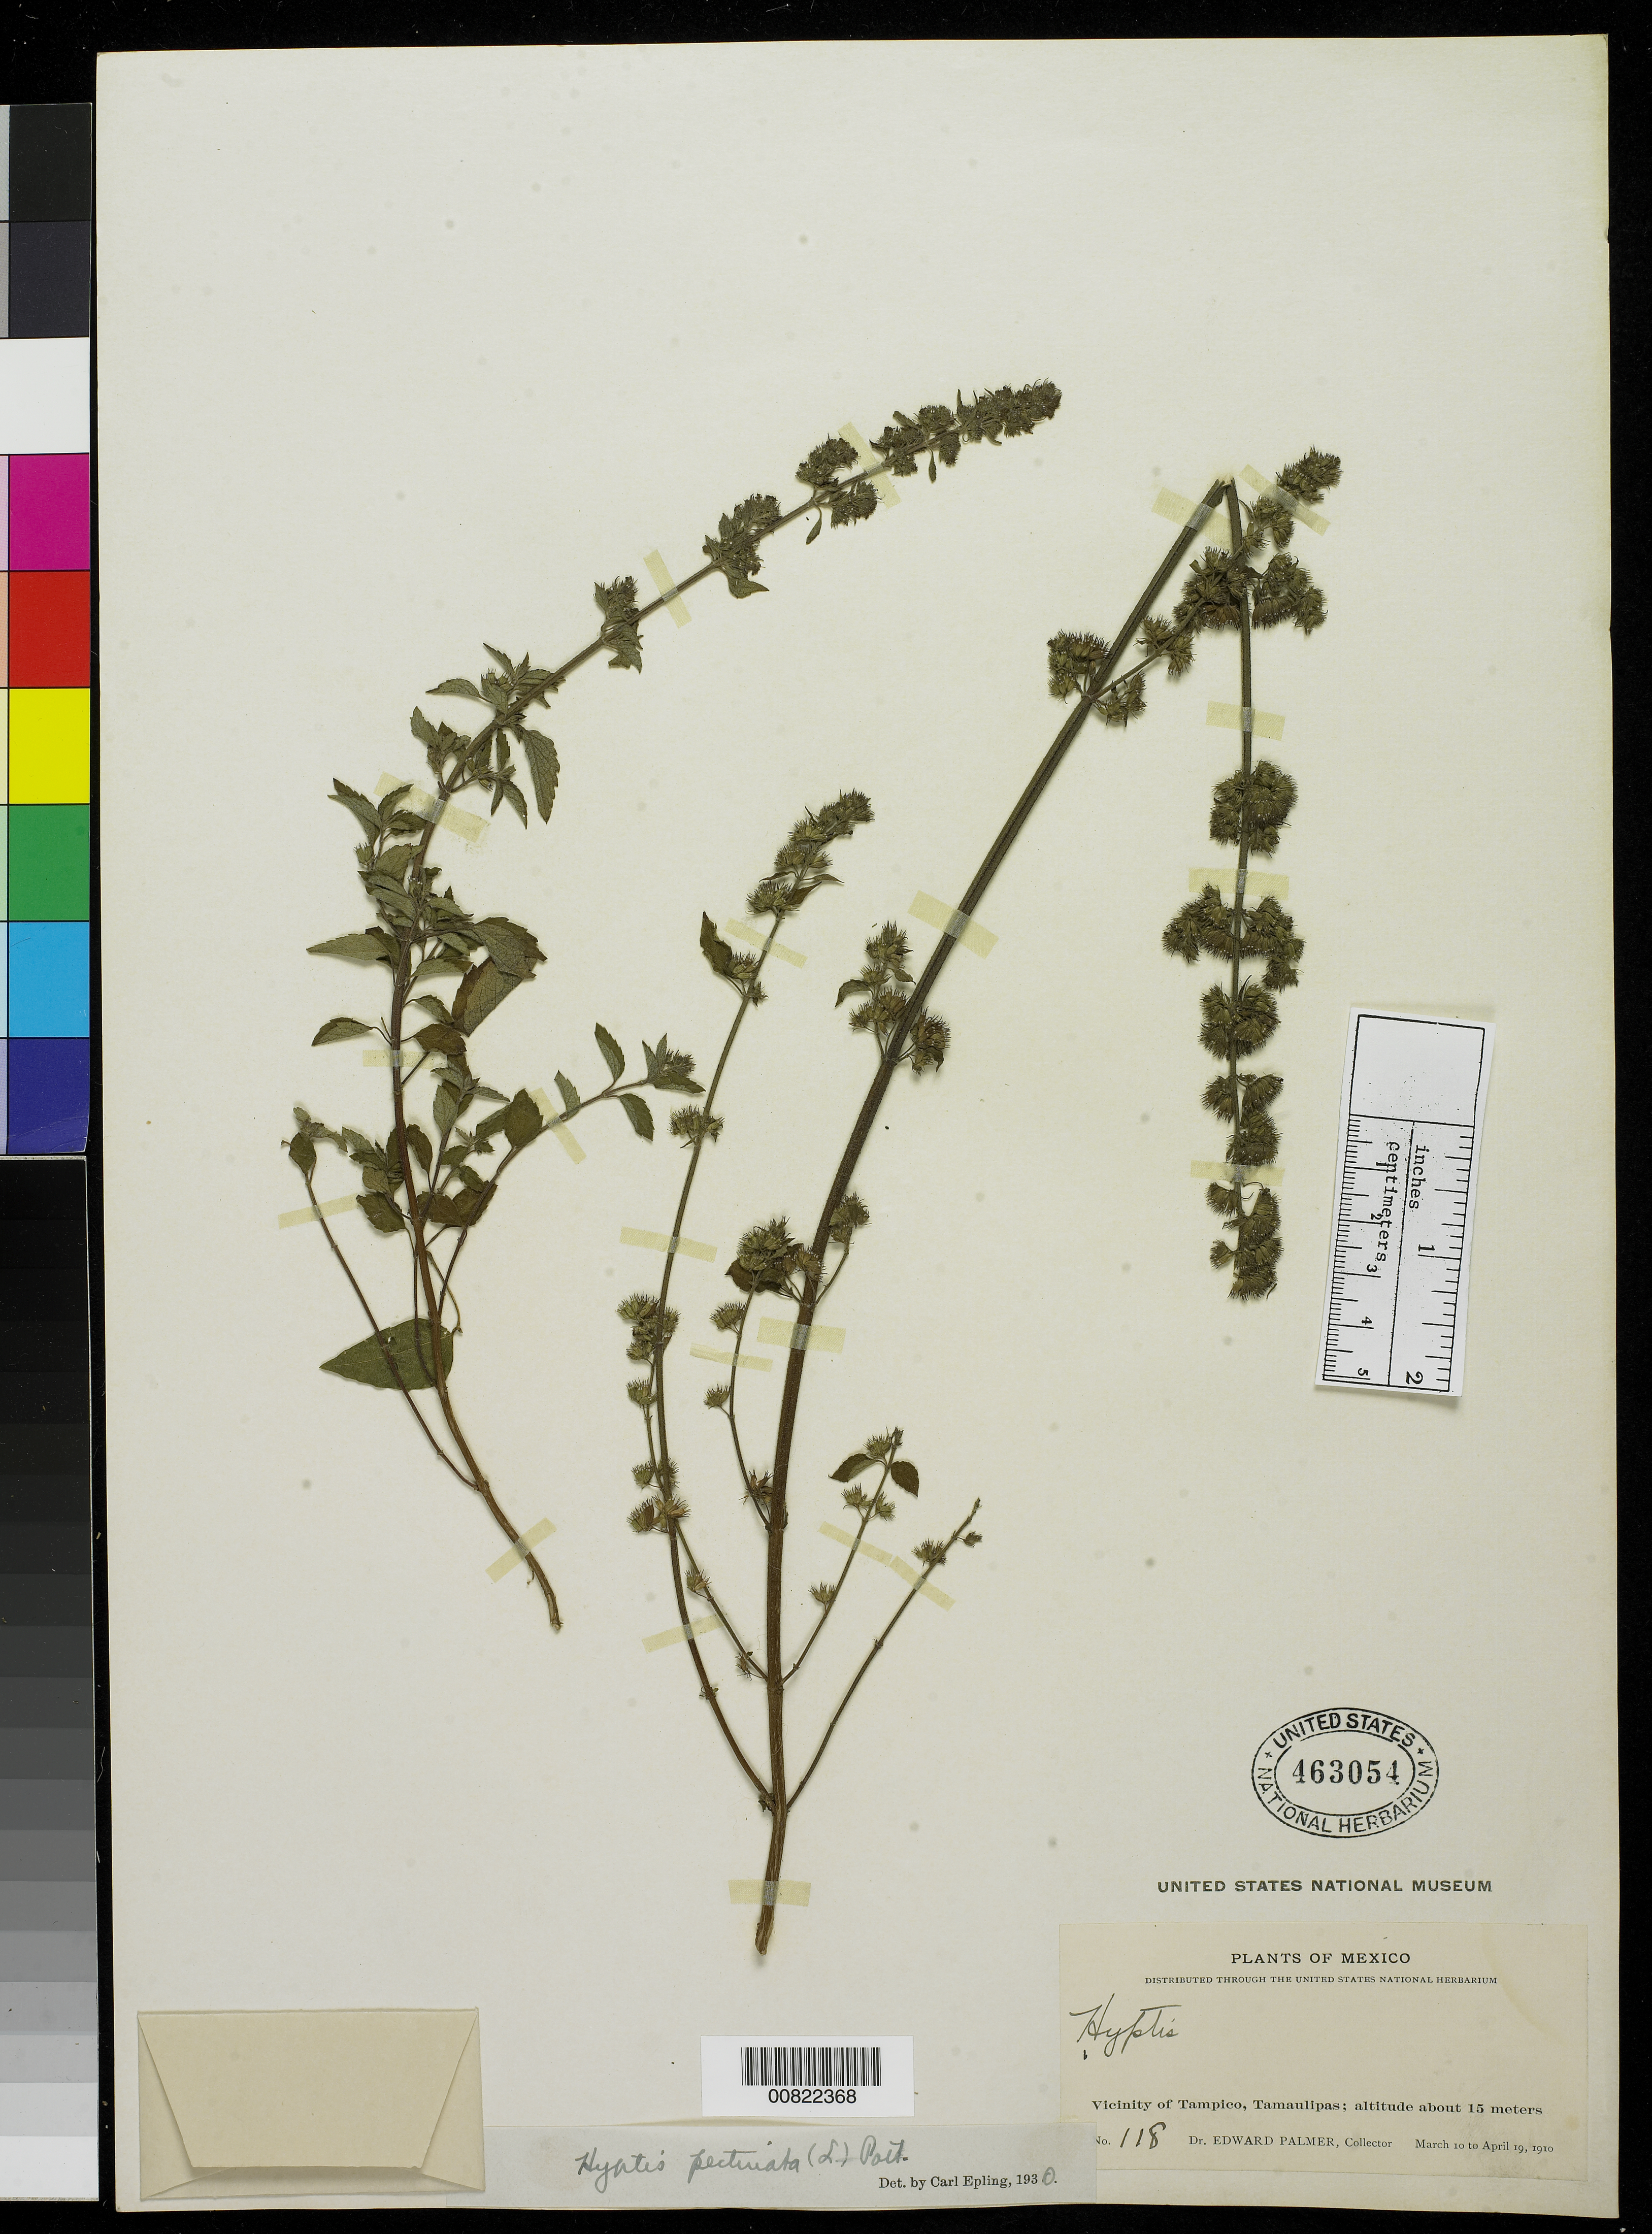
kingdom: Plantae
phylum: Tracheophyta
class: Magnoliopsida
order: Lamiales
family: Lamiaceae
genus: Mesosphaerum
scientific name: Mesosphaerum pectinatum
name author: (L.) Kuntze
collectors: E. Palmer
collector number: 118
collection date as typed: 10 Mar 1910 to 09 Apr 1910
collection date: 1910-03-10/1910-04-09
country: Mexico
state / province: Tamaulipas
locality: Vicinity of Tampico, Tamaulipas.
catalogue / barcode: US 463054